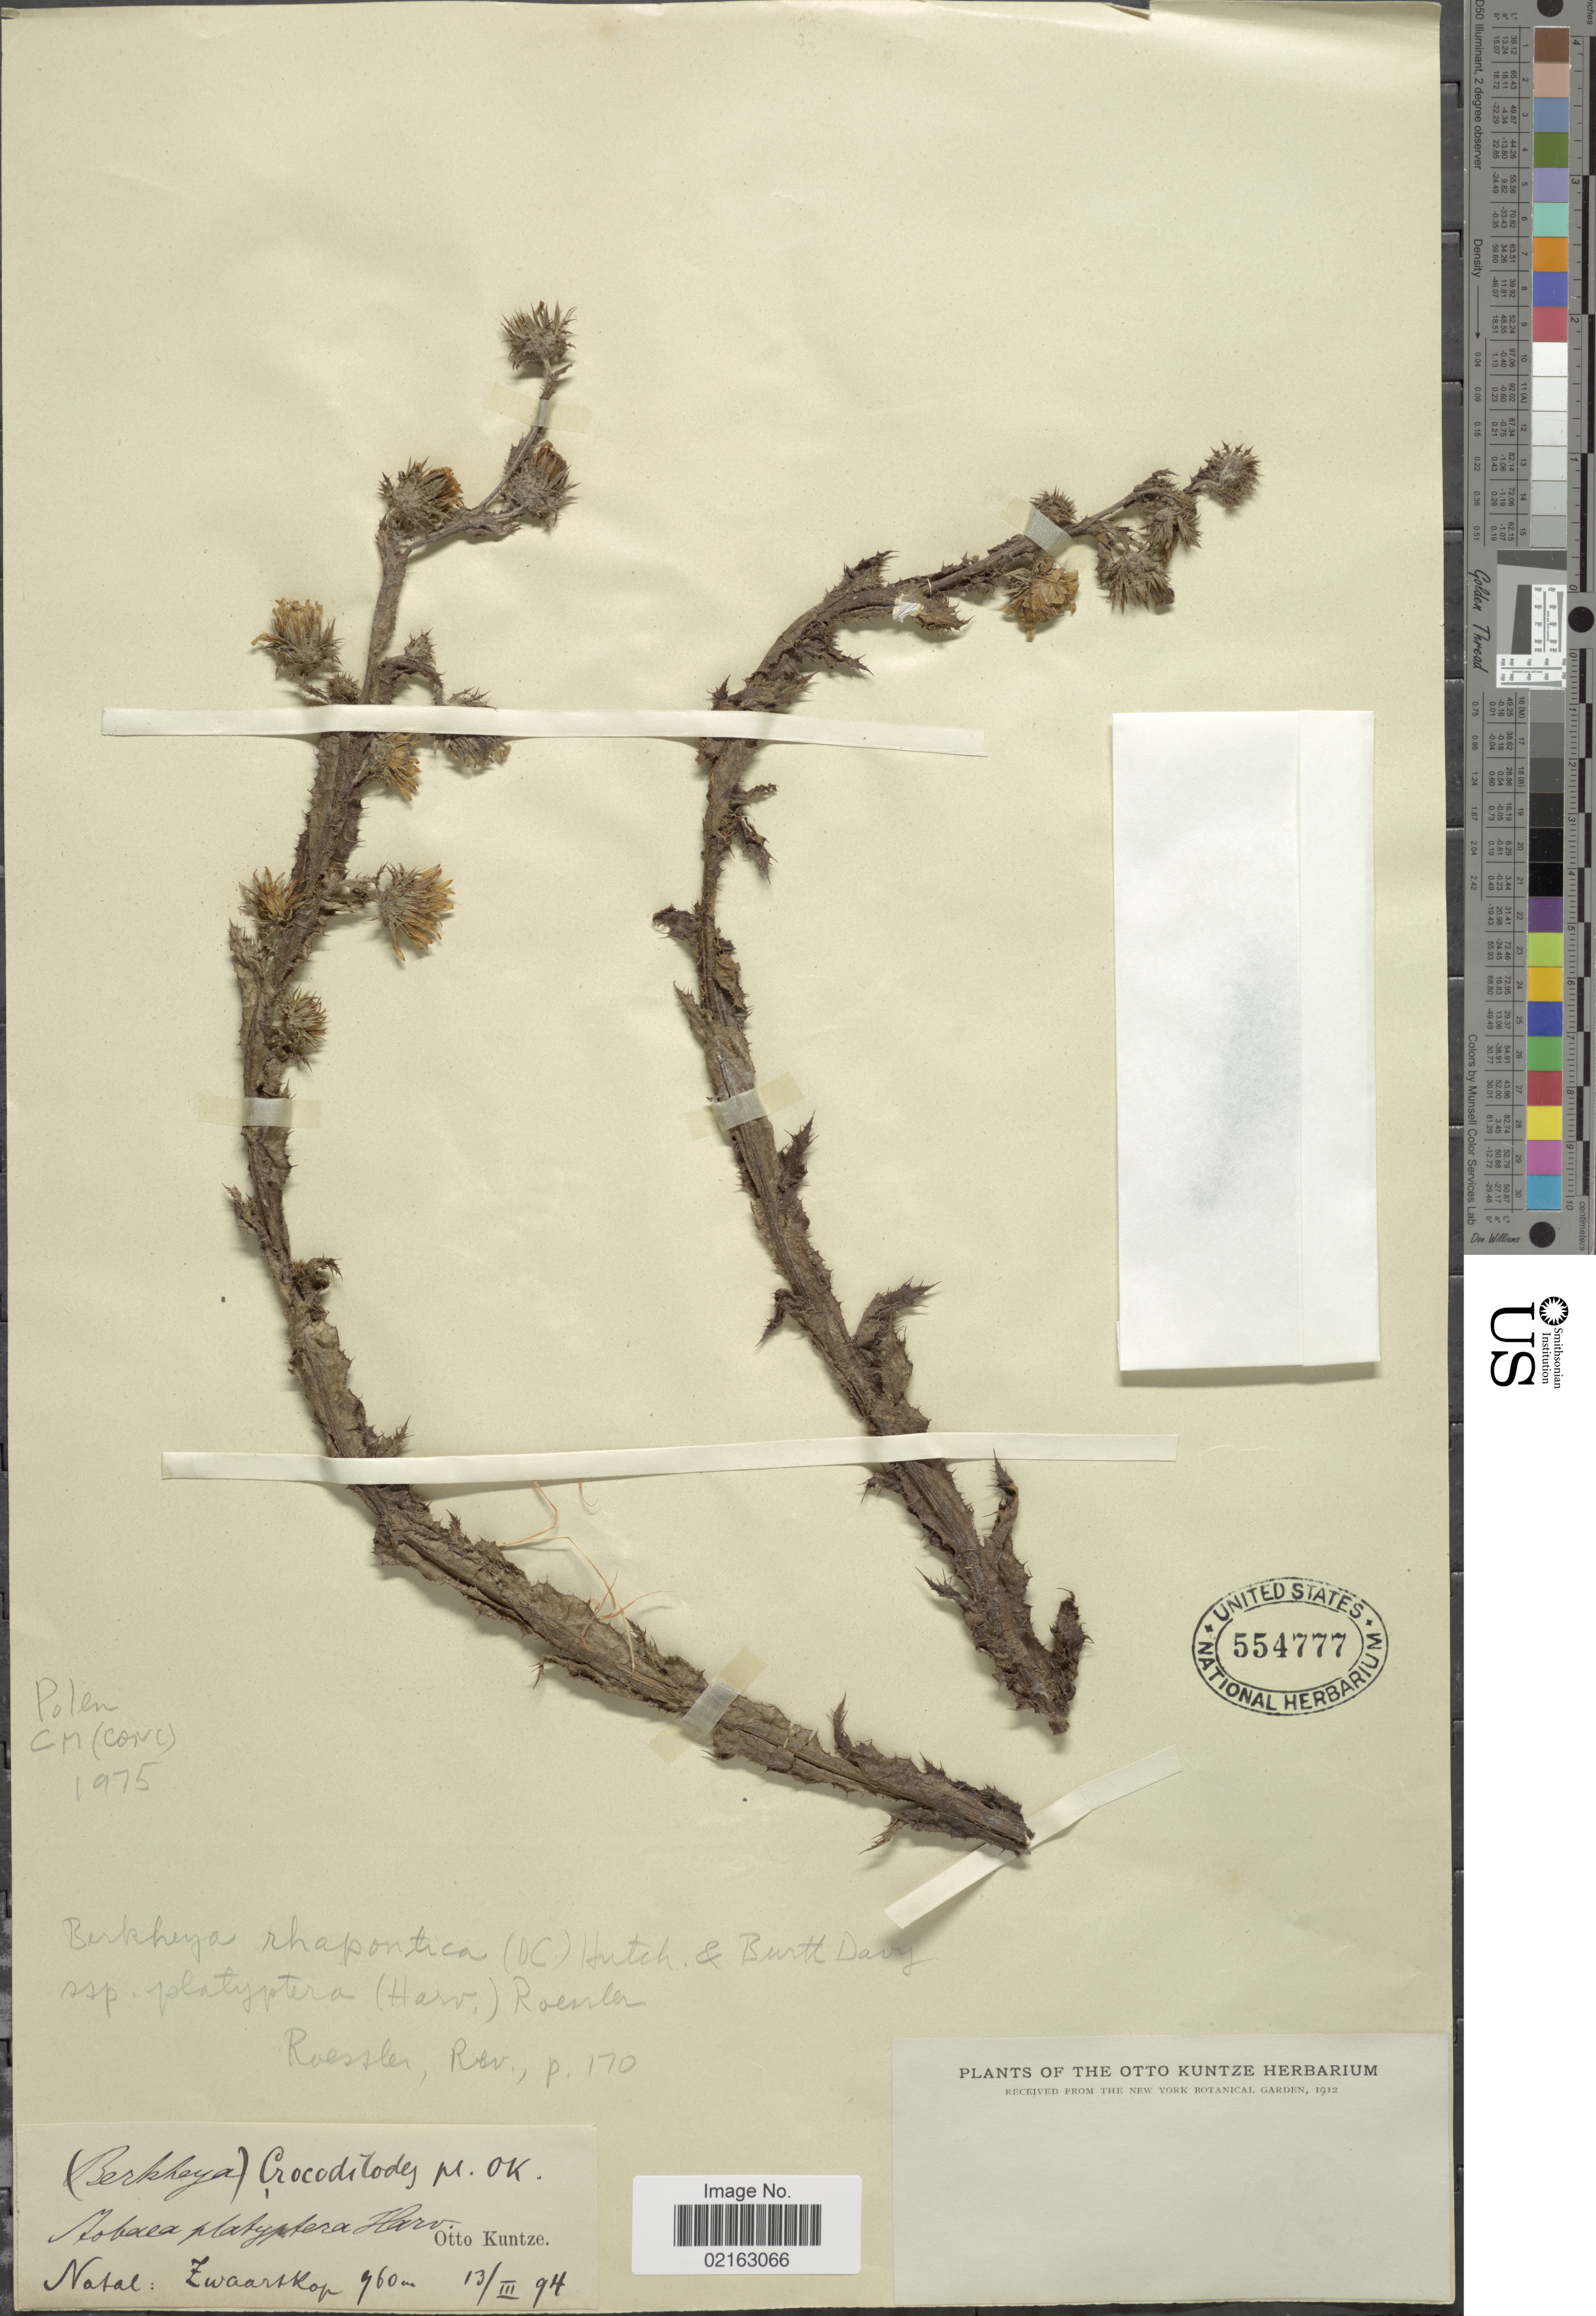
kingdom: Plantae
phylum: Tracheophyta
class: Magnoliopsida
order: Asterales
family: Asteraceae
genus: Berkheya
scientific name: Berkheya rhapontica subsp. platyptera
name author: (Harv.) Roessler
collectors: C.E.O. Kuntze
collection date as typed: Transcribed d/m/y: 13/3/94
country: South Africa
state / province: KwaZulu-Natal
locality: Natal: ZwaartKop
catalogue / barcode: US 554777